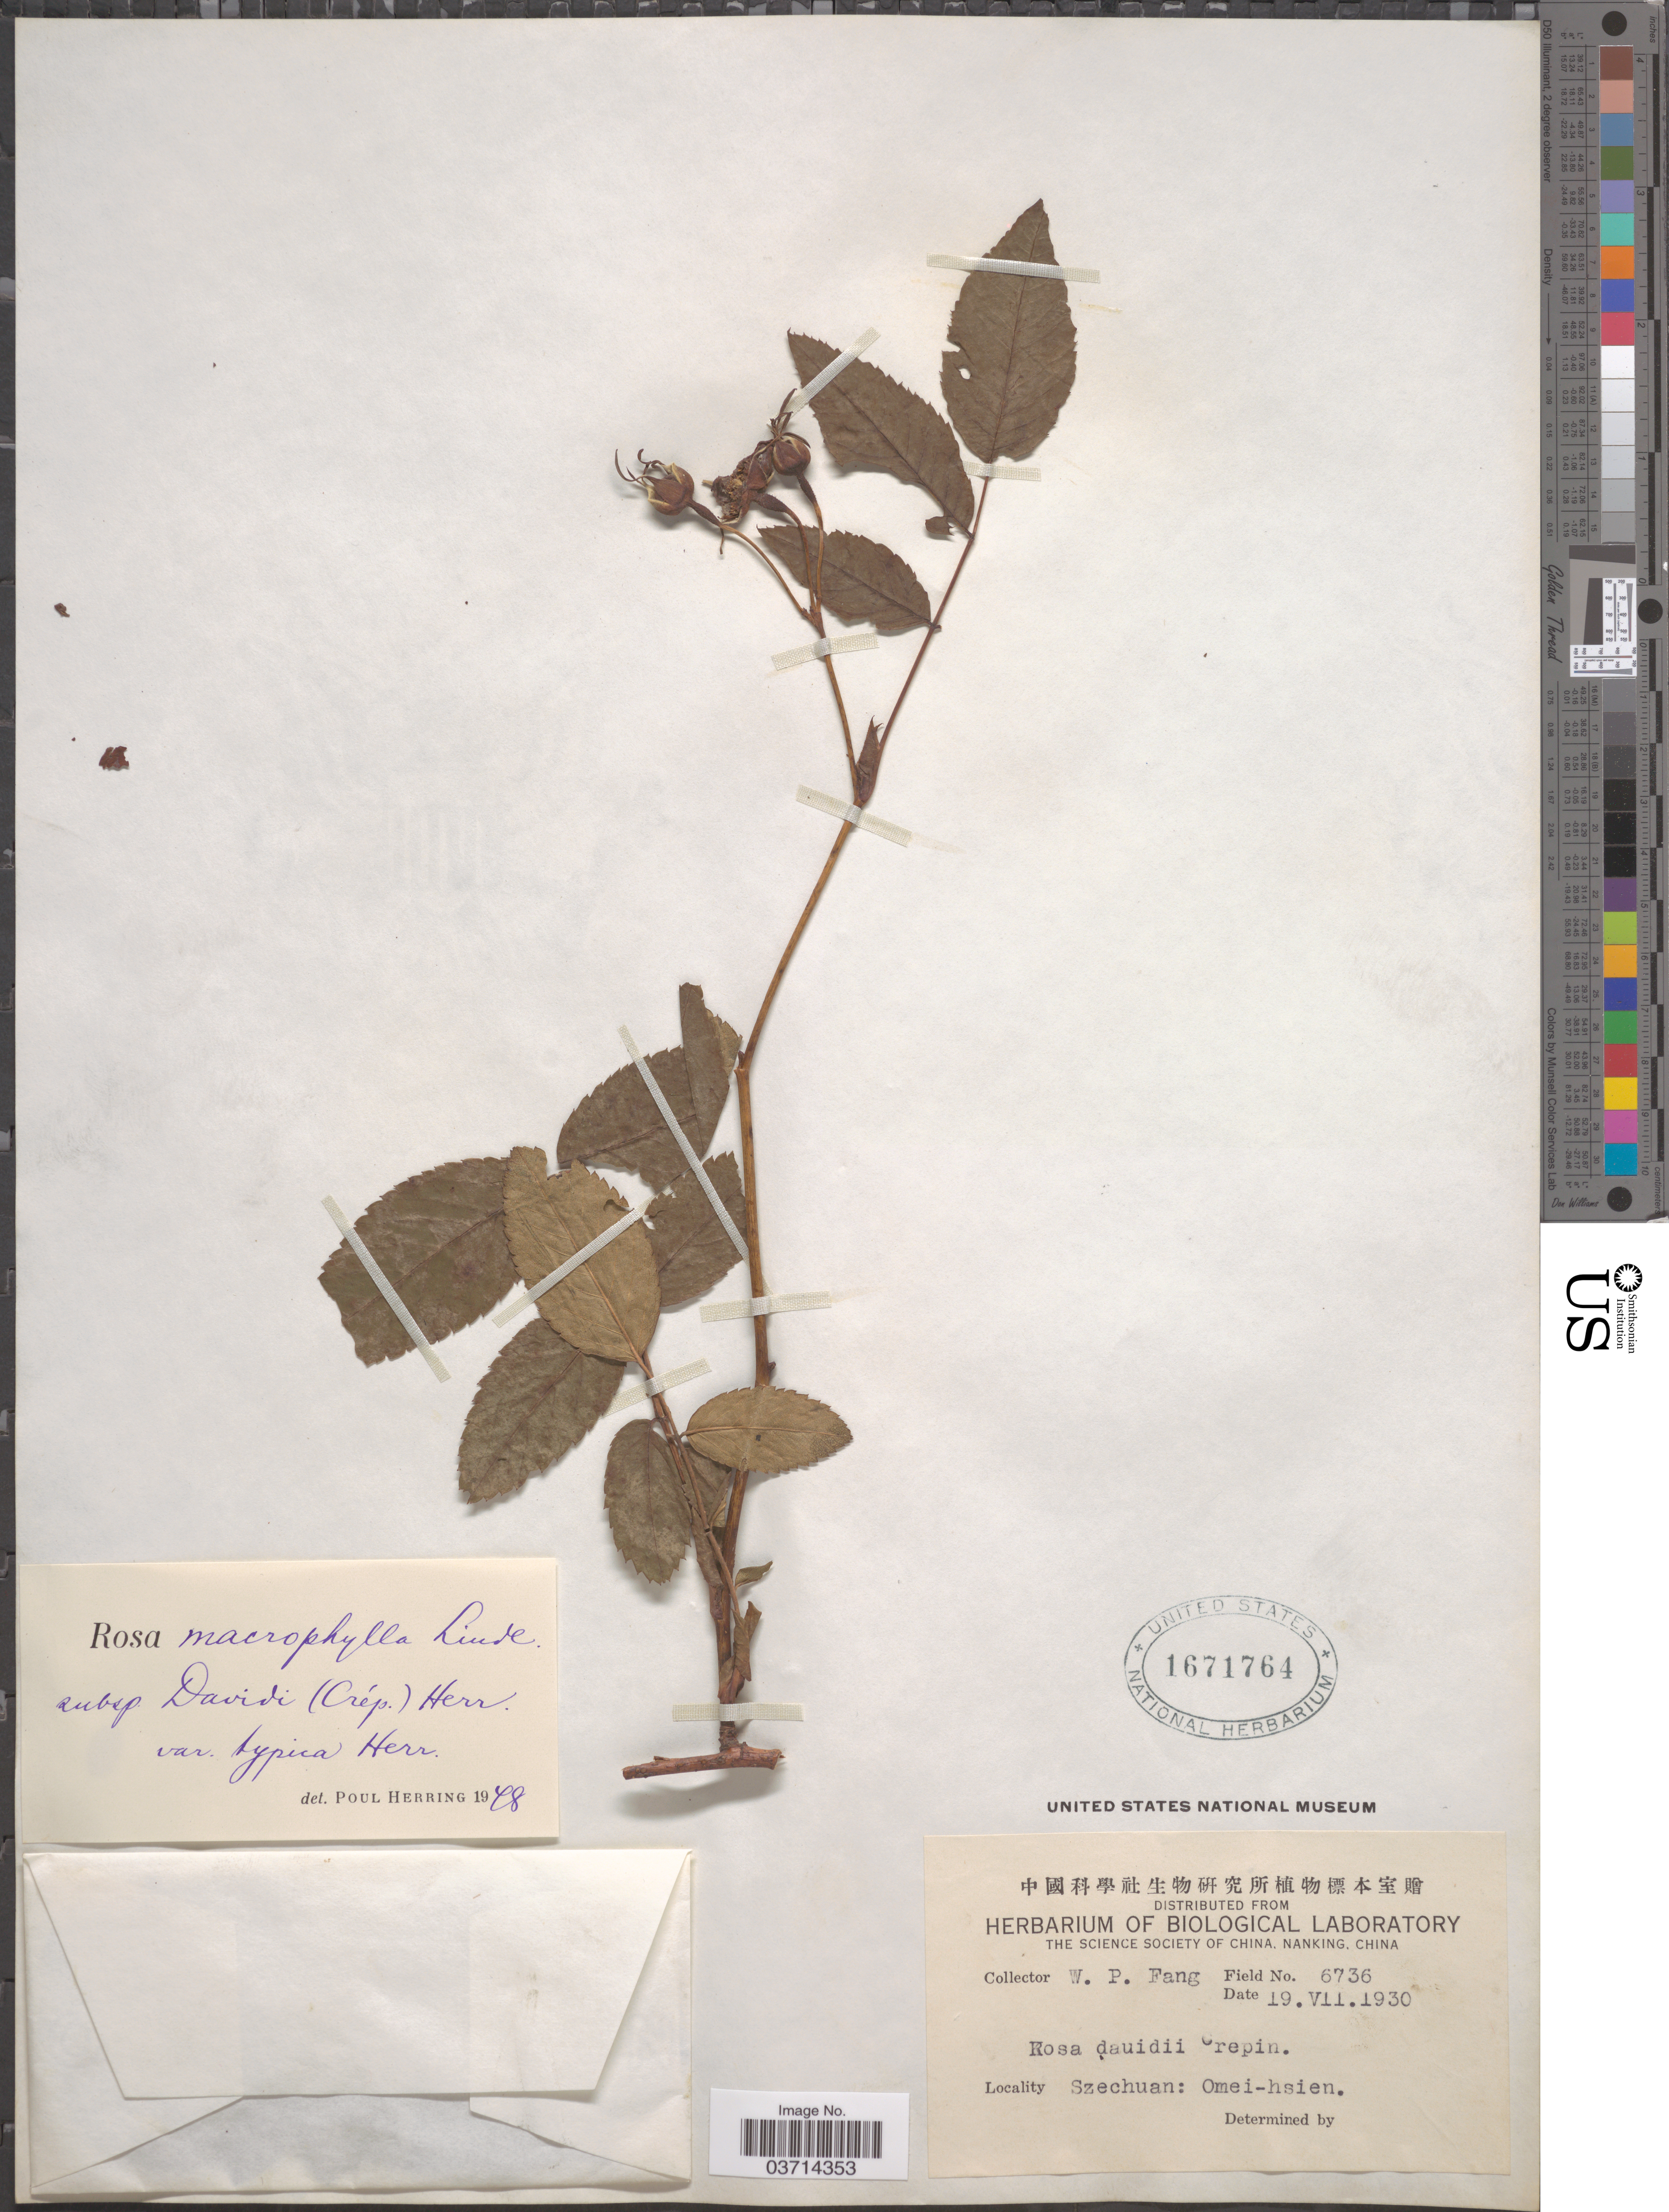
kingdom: Plantae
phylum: Tracheophyta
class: Magnoliopsida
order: Rosales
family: Rosaceae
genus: Rosa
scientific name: Rosa davidi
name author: Crép.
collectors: W. P. Fang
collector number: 6736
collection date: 1930-07-19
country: China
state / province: Sichuan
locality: Szechuan: Omei-hsien.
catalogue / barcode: US 1671764